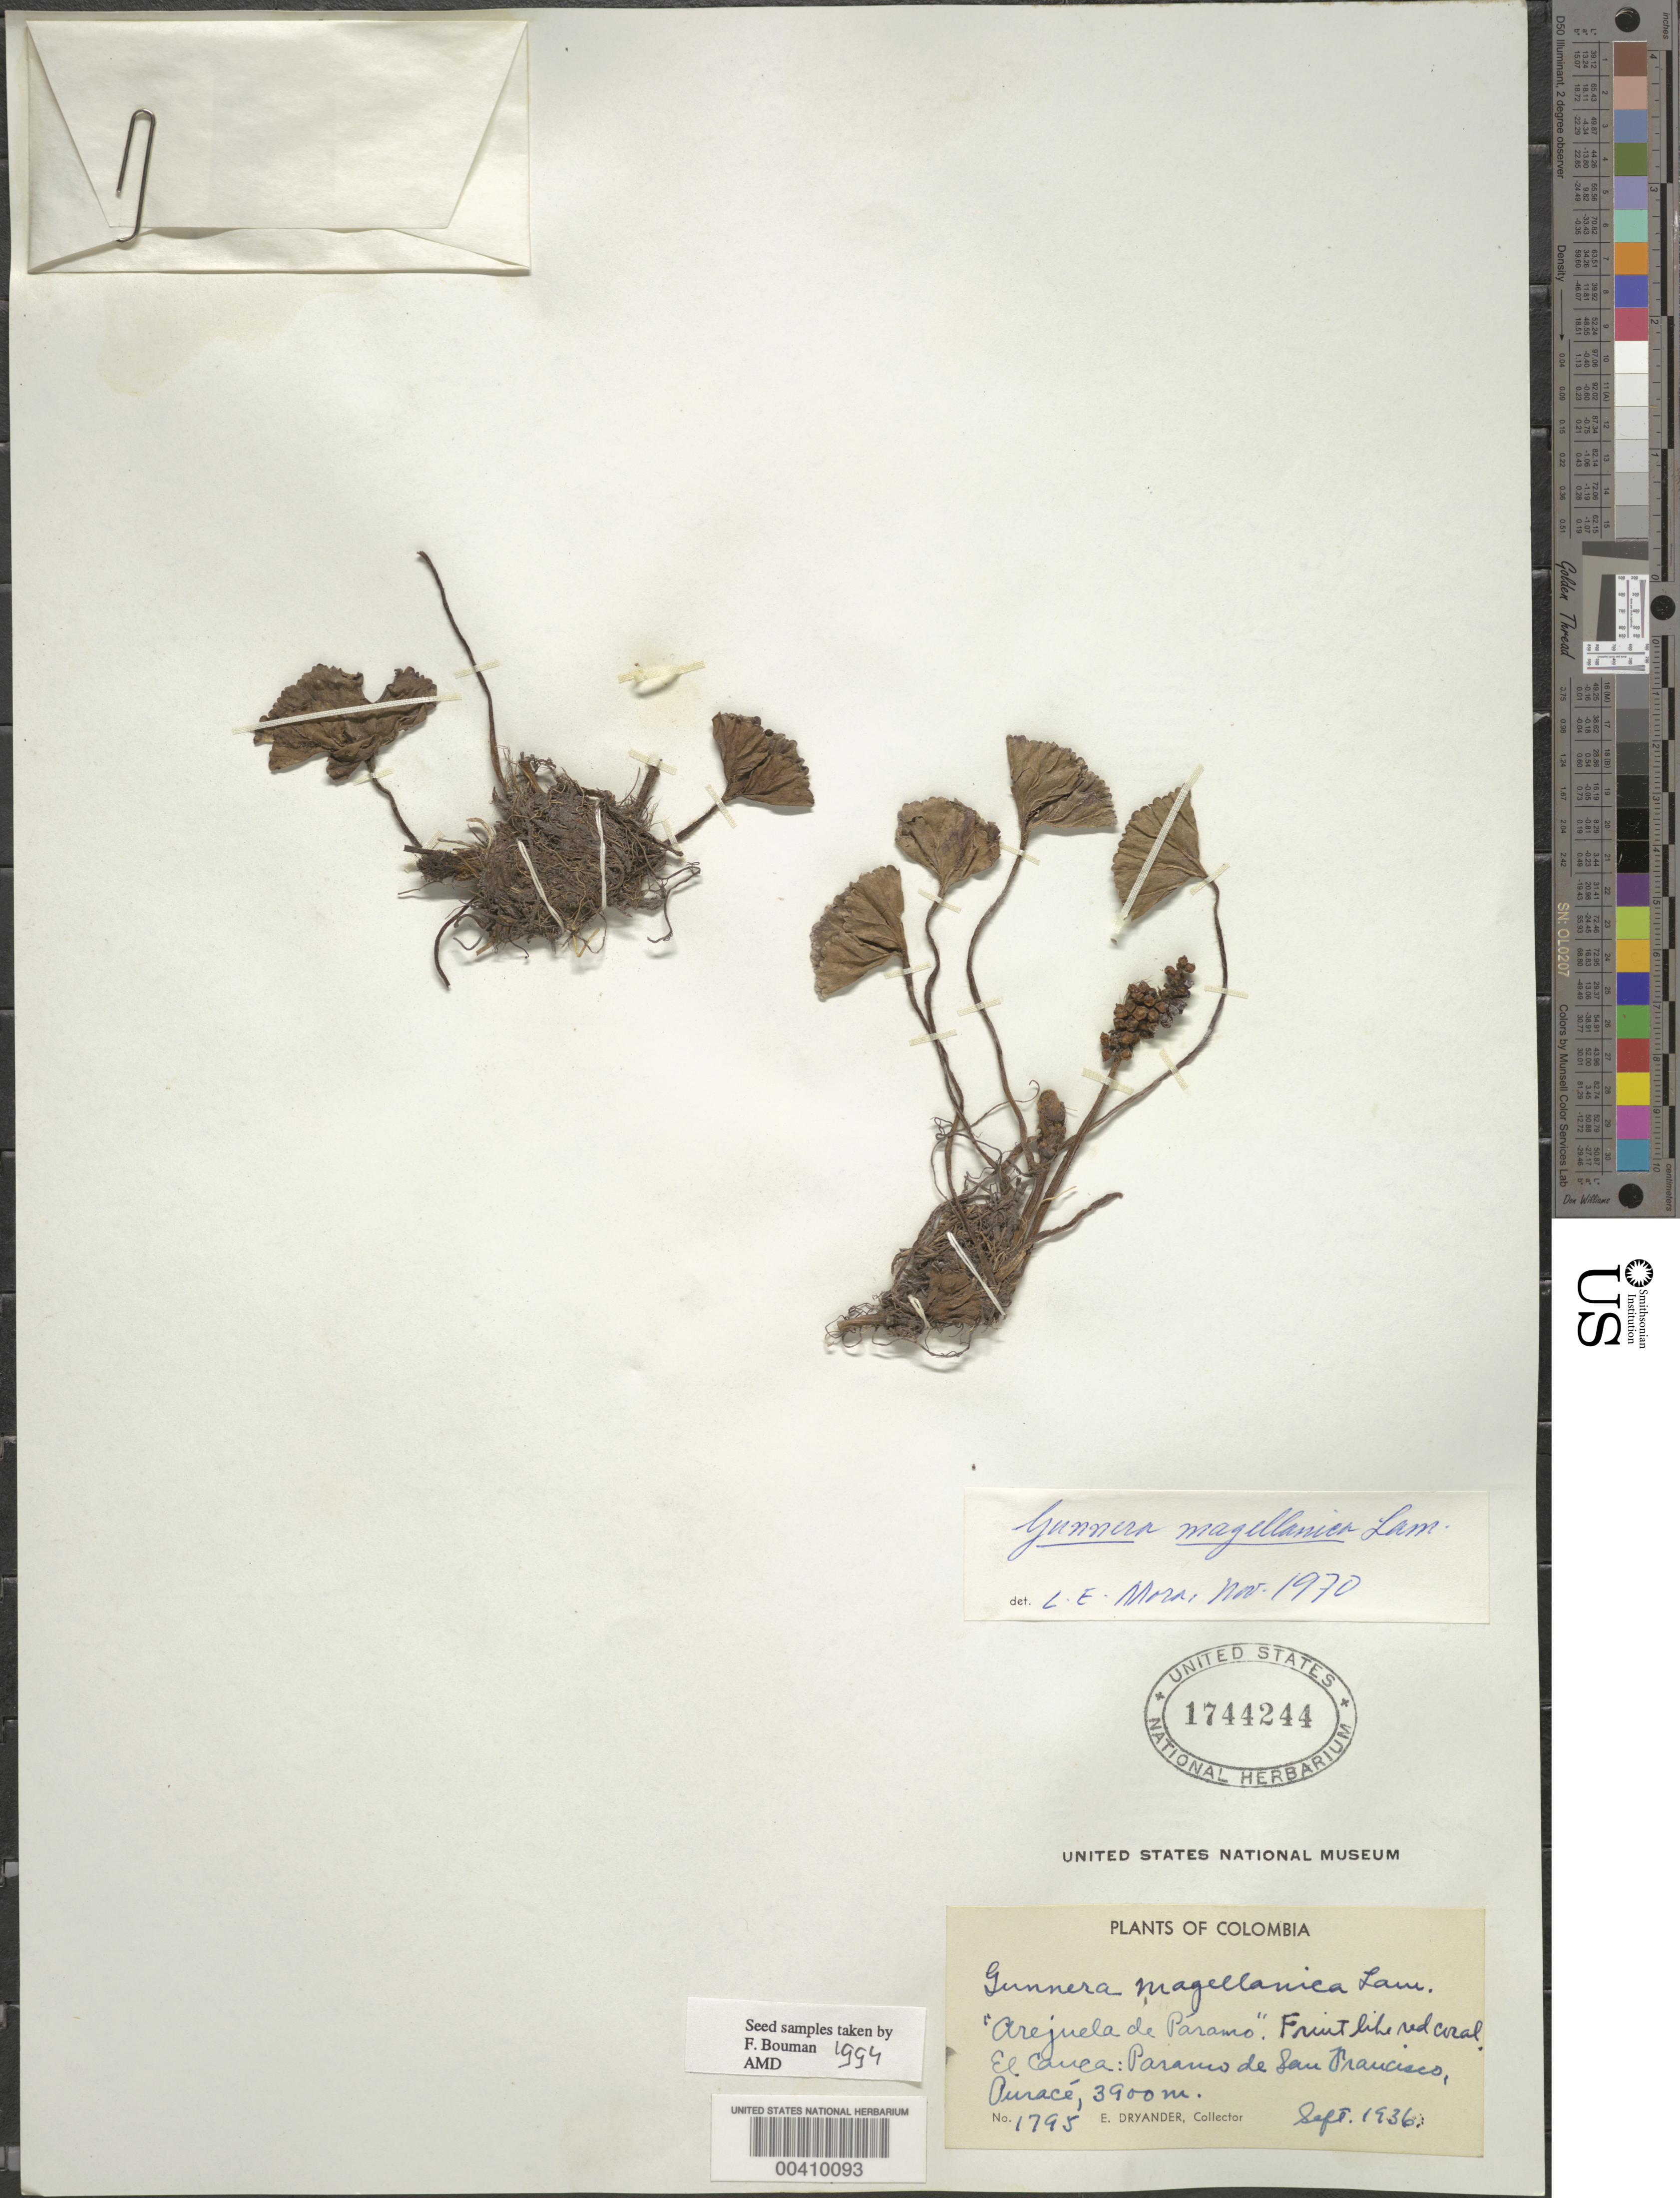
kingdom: Plantae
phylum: Tracheophyta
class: Magnoliopsida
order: Gunnerales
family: Gunneraceae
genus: Gunnera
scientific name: Gunnera magellanica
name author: Lam.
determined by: Mora-Osejo, L. E.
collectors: E. I. Dryander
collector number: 1795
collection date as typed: Sep 1936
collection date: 1936-09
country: Colombia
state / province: Cauca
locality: Paramo de San Francisco, Puracé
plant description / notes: Common name: Arejuela de Paramo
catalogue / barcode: US 1744244